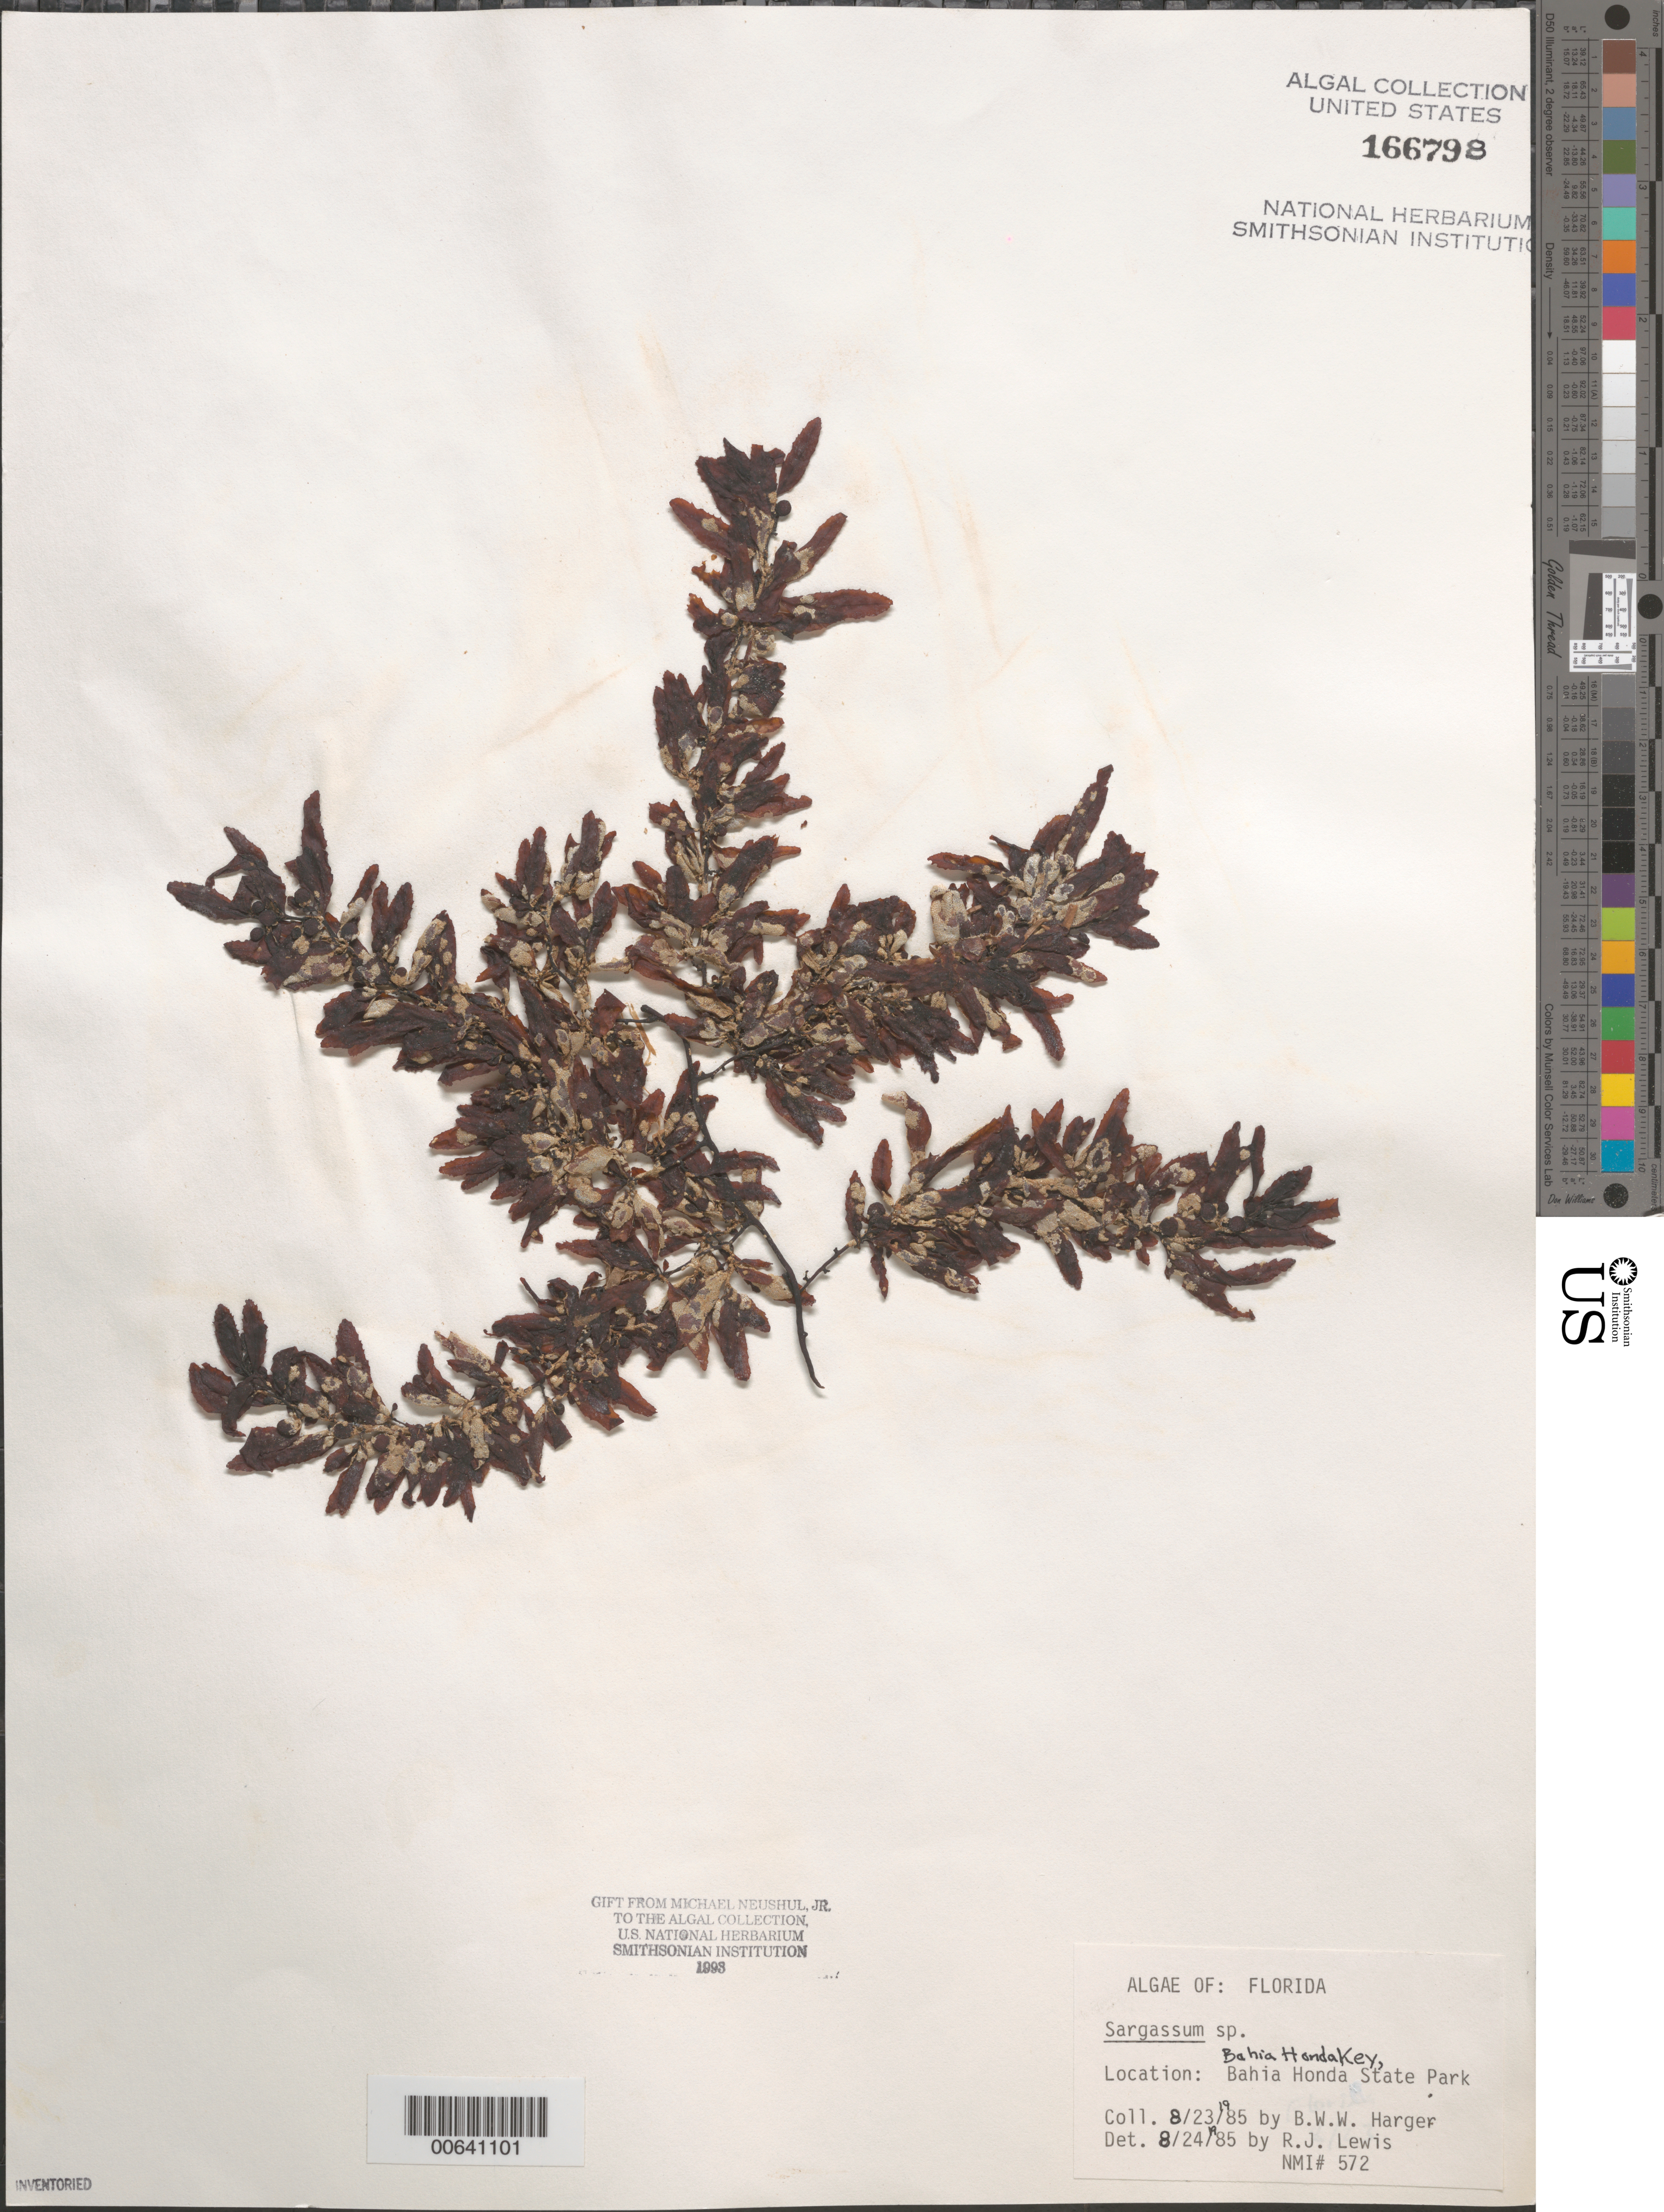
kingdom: Chromista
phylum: Ochrophyta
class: Phaeophyceae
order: Fucales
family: Sargassaceae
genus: Sargassum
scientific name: Sargassum pteropleuron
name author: Grunow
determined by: Lewis, R. J.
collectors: B. W. Harger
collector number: NMI 572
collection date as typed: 23 Aug 1985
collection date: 1985-08-23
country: United States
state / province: Florida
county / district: Monroe County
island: Bahia Honda Key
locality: Bahia Honda State Park [Bahia Honda Key State Park]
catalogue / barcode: US 166798